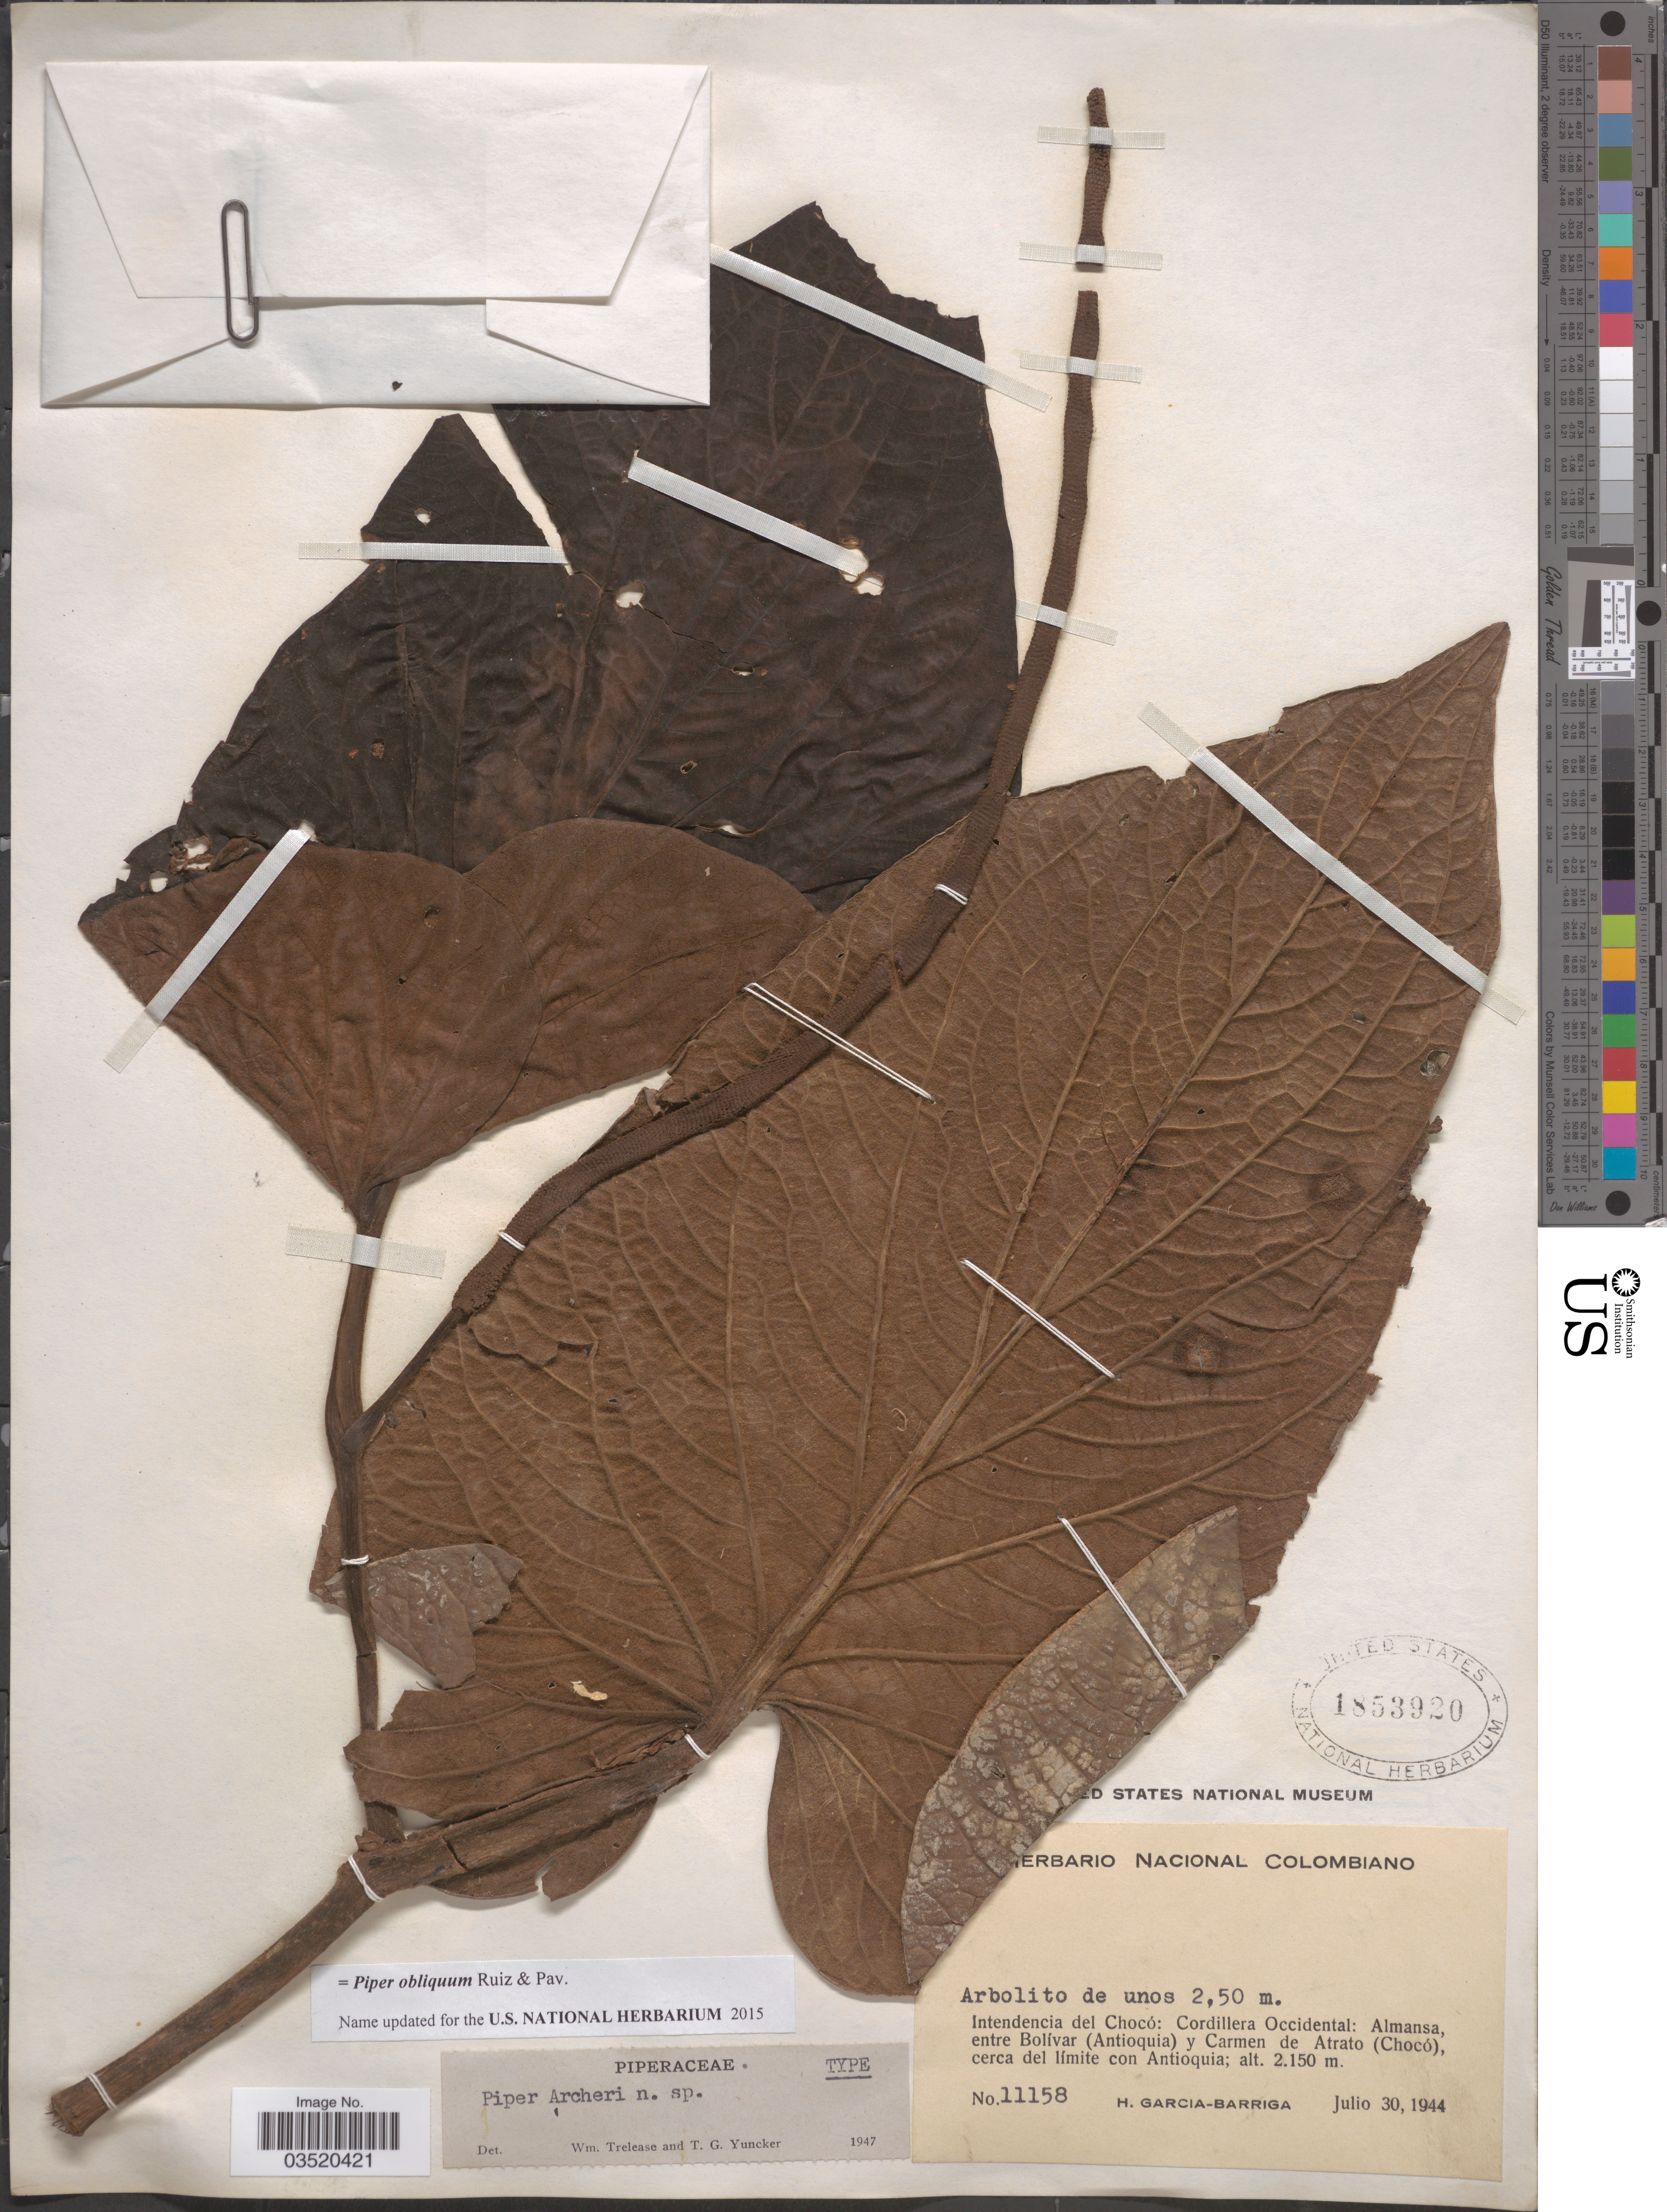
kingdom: Plantae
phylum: Tracheophyta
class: Magnoliopsida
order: Piperales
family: Piperaceae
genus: Piper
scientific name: Piper obliquum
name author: Ruiz & Pav.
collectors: H. García Barriga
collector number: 11158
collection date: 1944-07-30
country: Colombia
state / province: Chocó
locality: Intendencia del Chocó: Cordillera Occidental: Almansa, entre Bolívar (Antioquia) y Carmen de Atrato (Chocó), cerca del límite con Antioquia.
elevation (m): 2150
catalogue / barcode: US 1853920